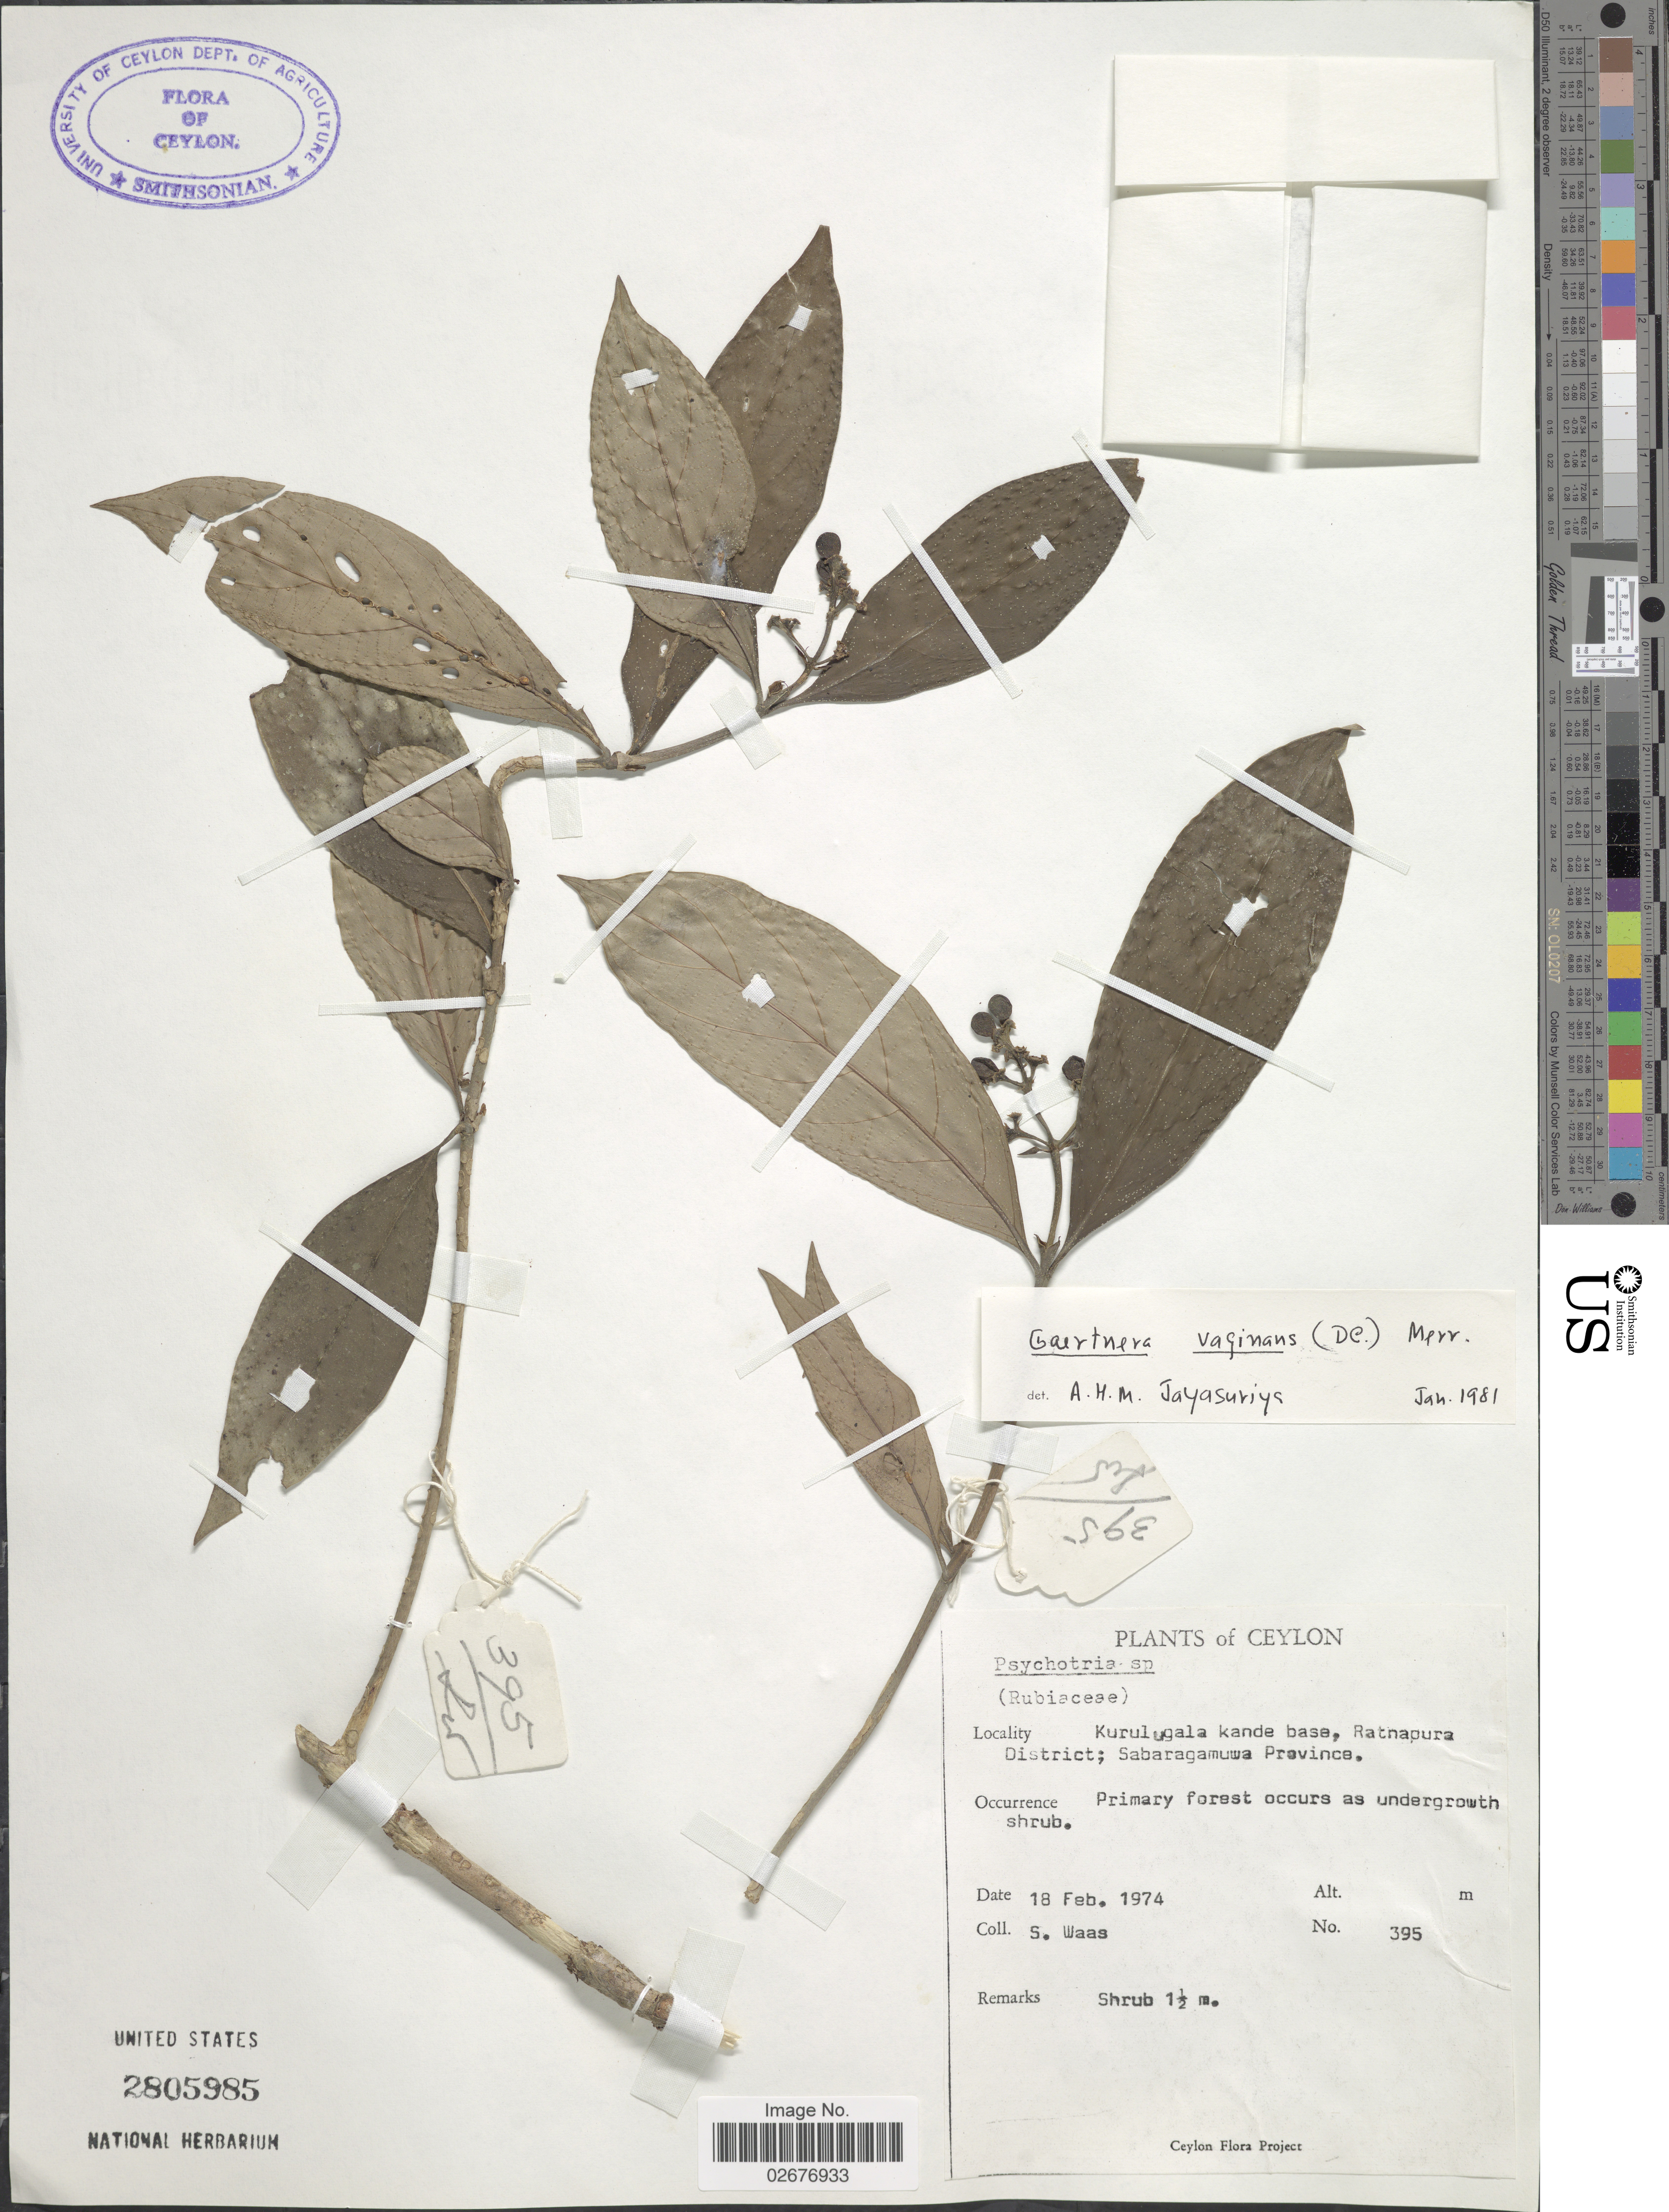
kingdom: Plantae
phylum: Tracheophyta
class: Magnoliopsida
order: Gentianales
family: Rubiaceae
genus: Gaertnera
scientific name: Gaertnera vaginans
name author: (DC.) Merr.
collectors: S. Waas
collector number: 395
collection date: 1974-02-18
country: Sri Lanka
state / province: Sabaragamuwa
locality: Ceylon, Kurulugala kande base, Ratnapura District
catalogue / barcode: US 2805985